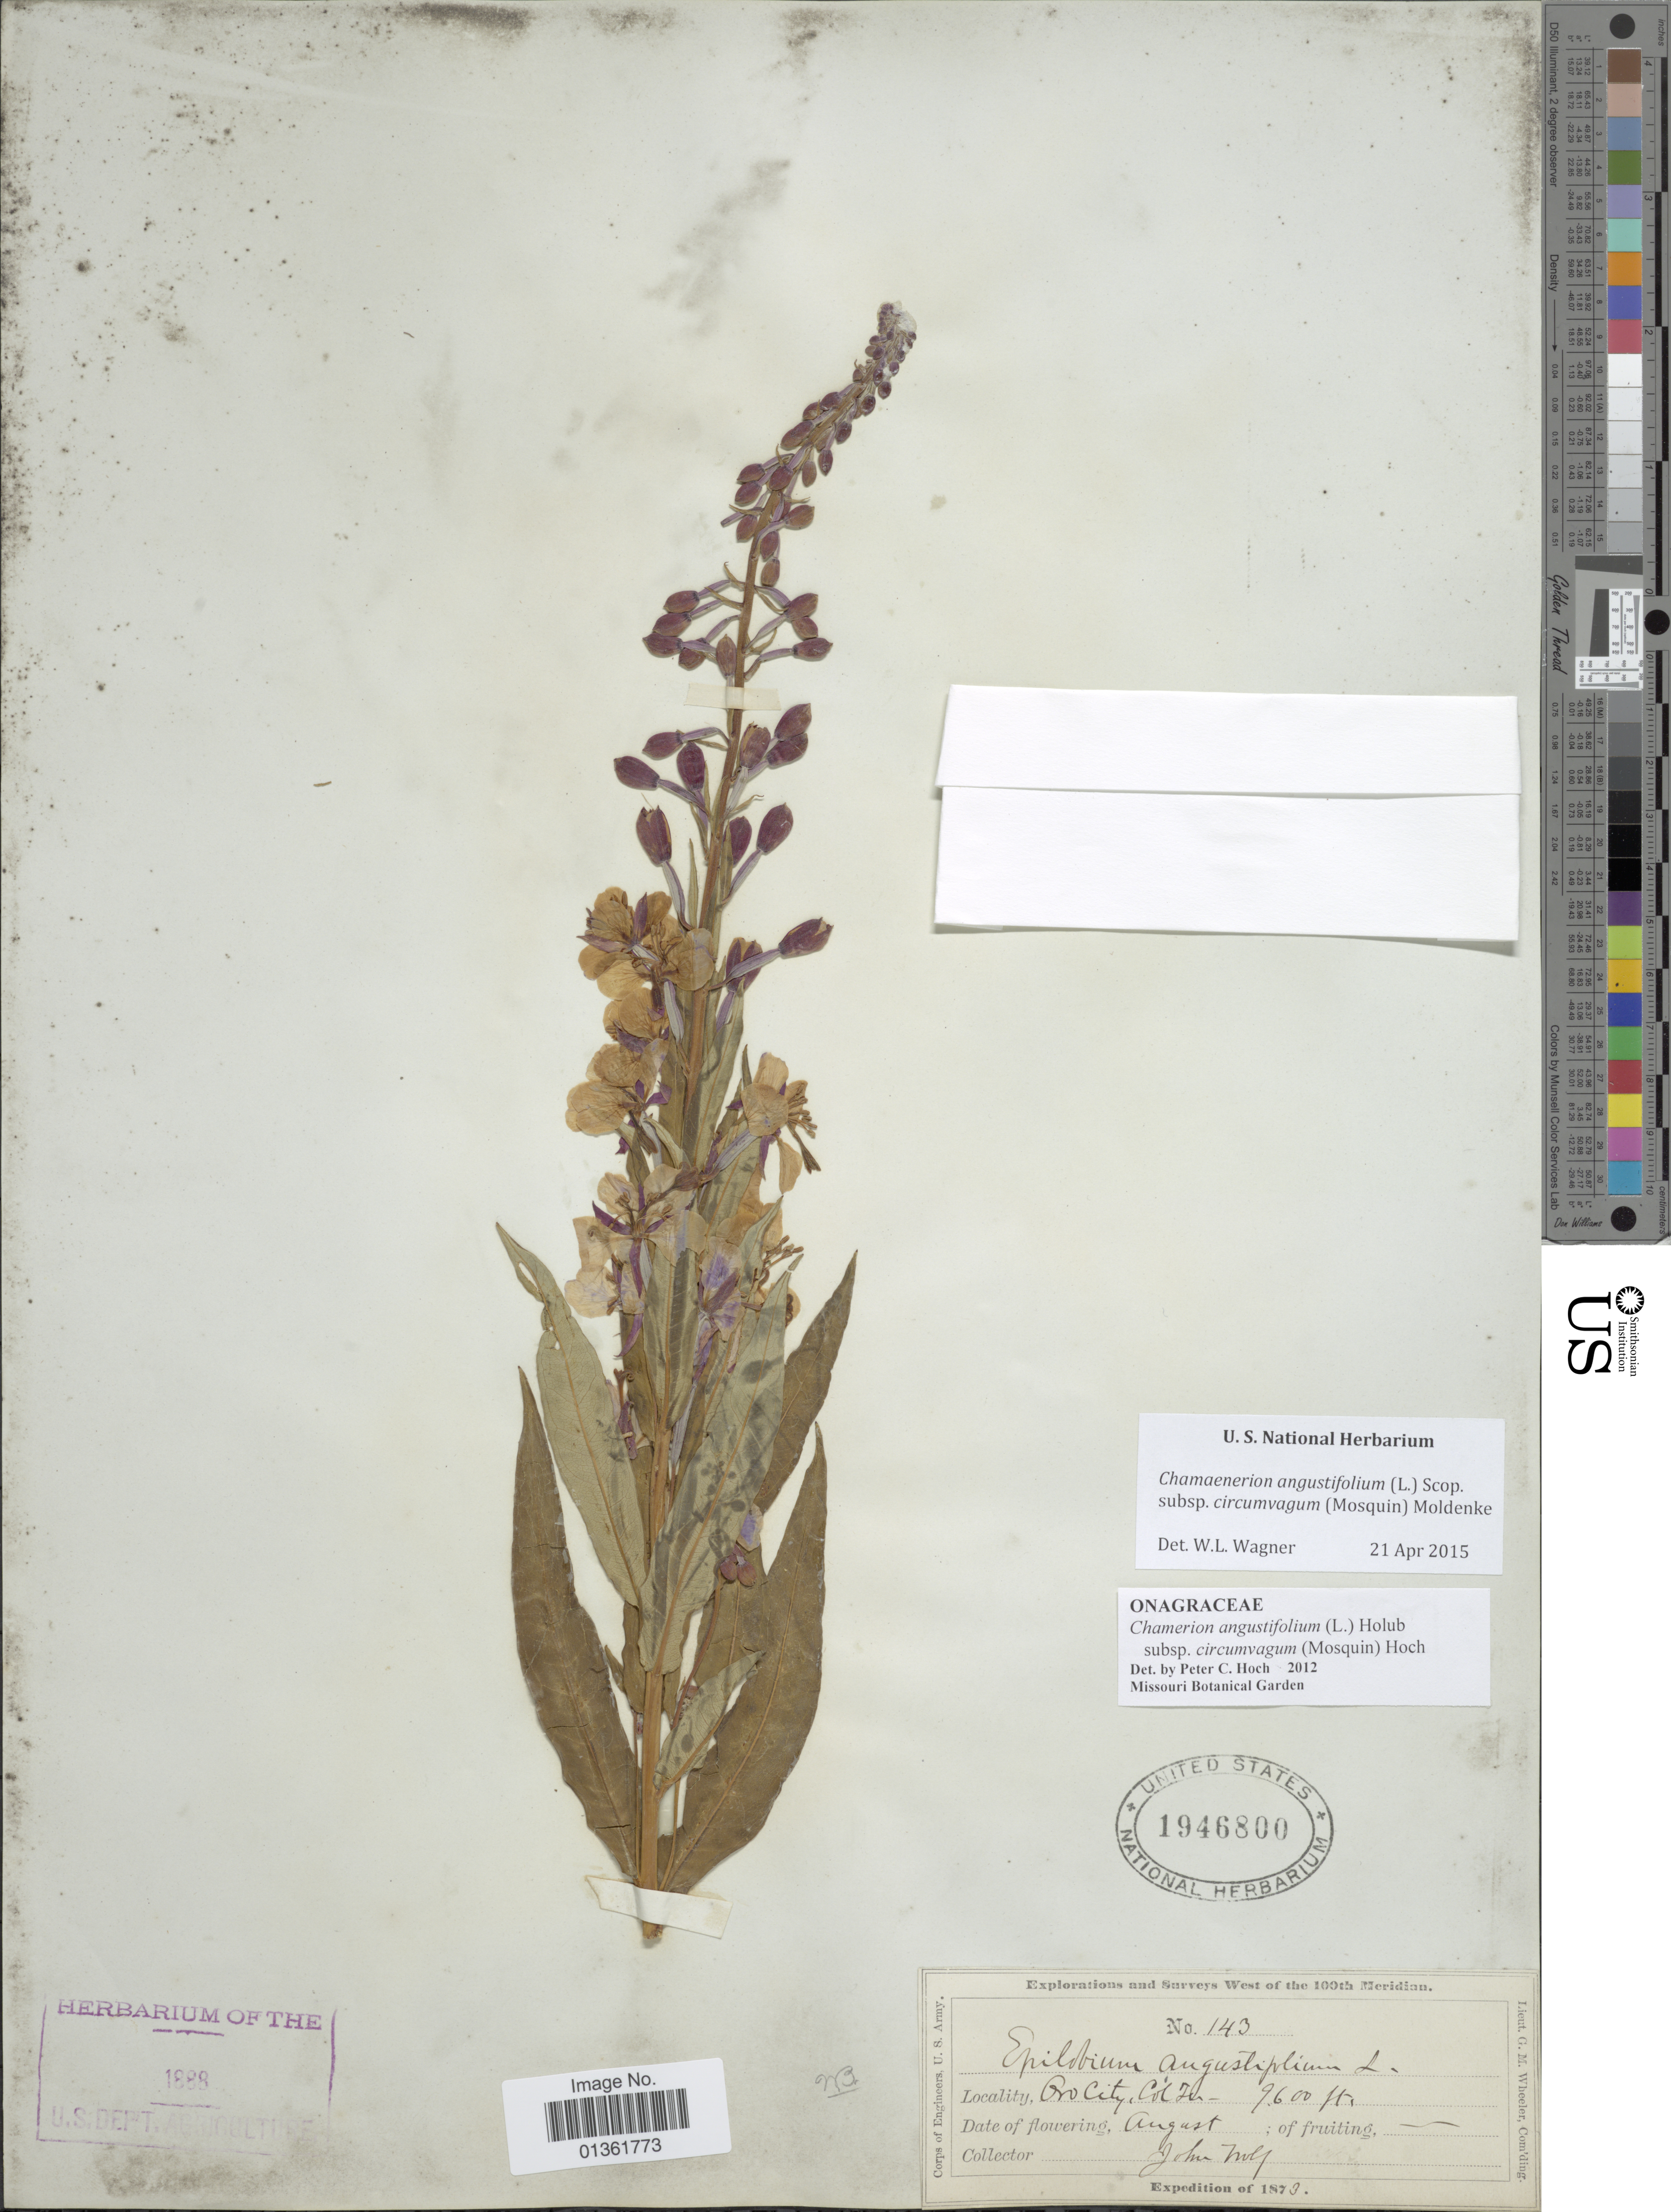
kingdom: Plantae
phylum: Tracheophyta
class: Magnoliopsida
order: Myrtales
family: Onagraceae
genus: Chamaenerion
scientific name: Chamaenerion angustifolium subsp. circumvagum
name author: (Mosquin) Moldenke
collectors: J. Wolf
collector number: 143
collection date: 1873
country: United States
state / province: Colorado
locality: Oro City, Col Ter.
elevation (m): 2926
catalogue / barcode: US 1946800